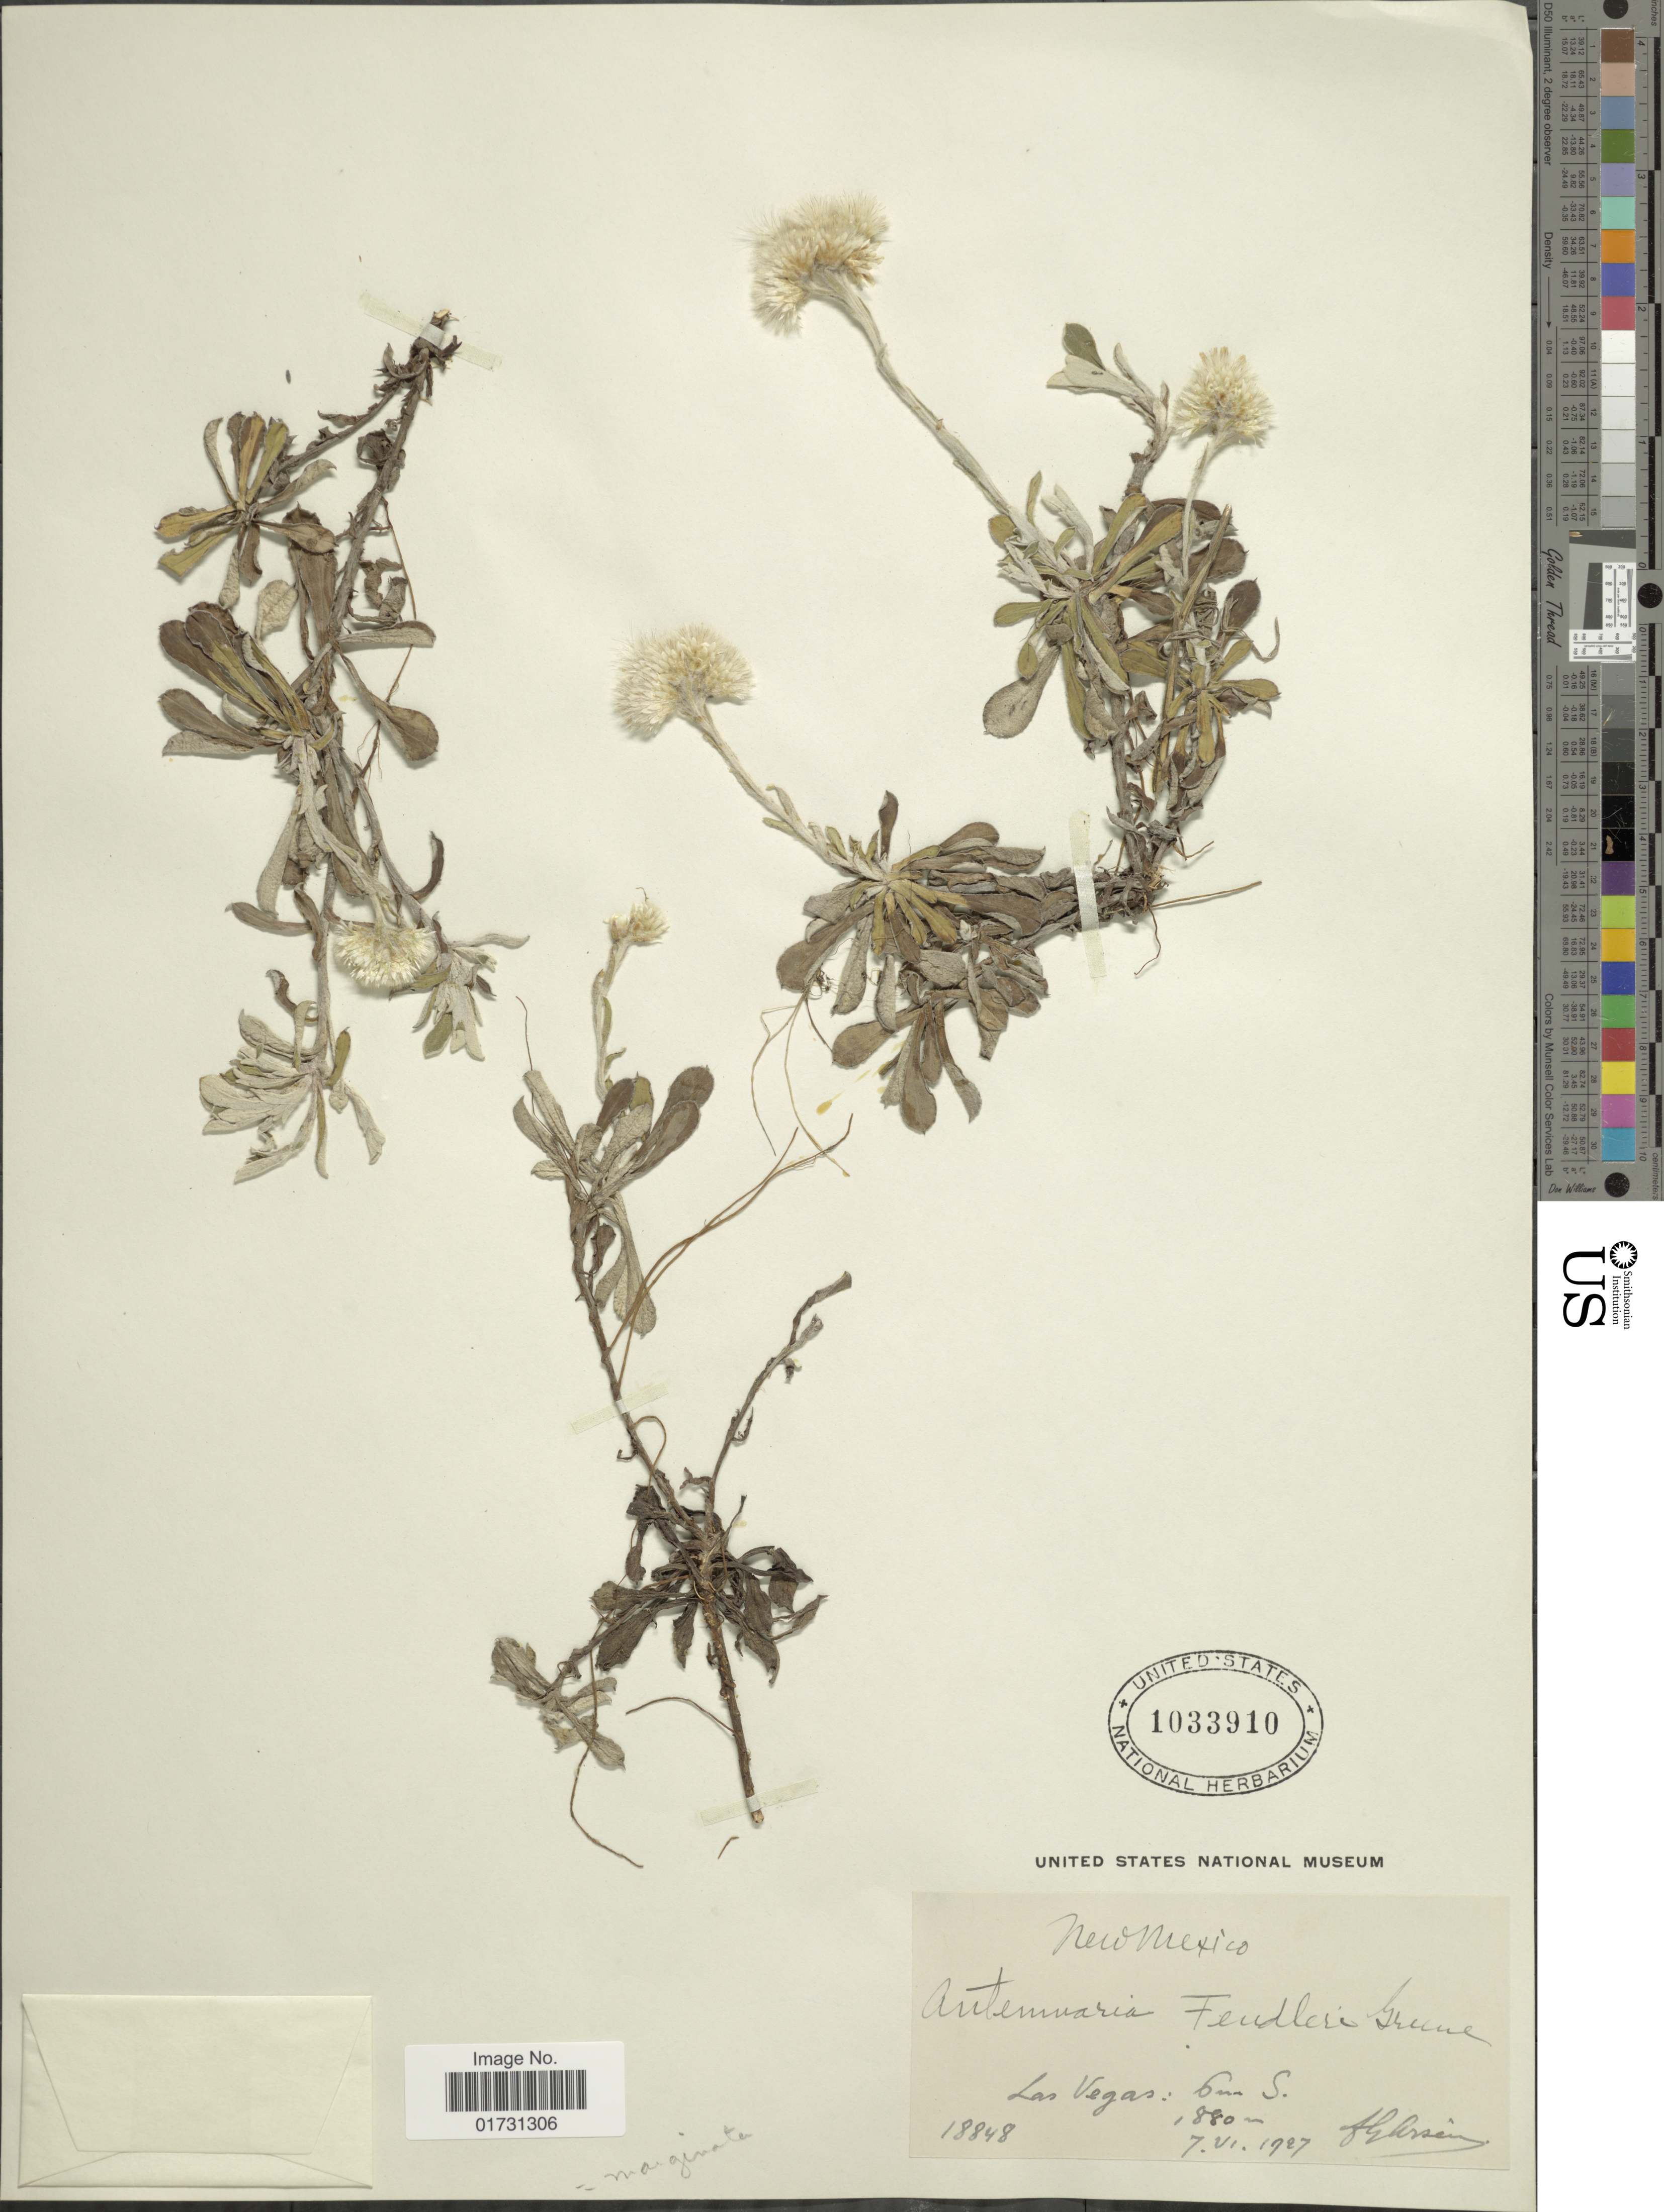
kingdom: Plantae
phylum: Tracheophyta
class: Magnoliopsida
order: Asterales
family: Asteraceae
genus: Antennaria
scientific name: Antennaria marginata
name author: Greene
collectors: Bro. G. Arsène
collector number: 18848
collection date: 1927-06-07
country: United States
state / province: New Mexico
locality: Las Vegas: Cur S.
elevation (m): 1880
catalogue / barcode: US 1033910